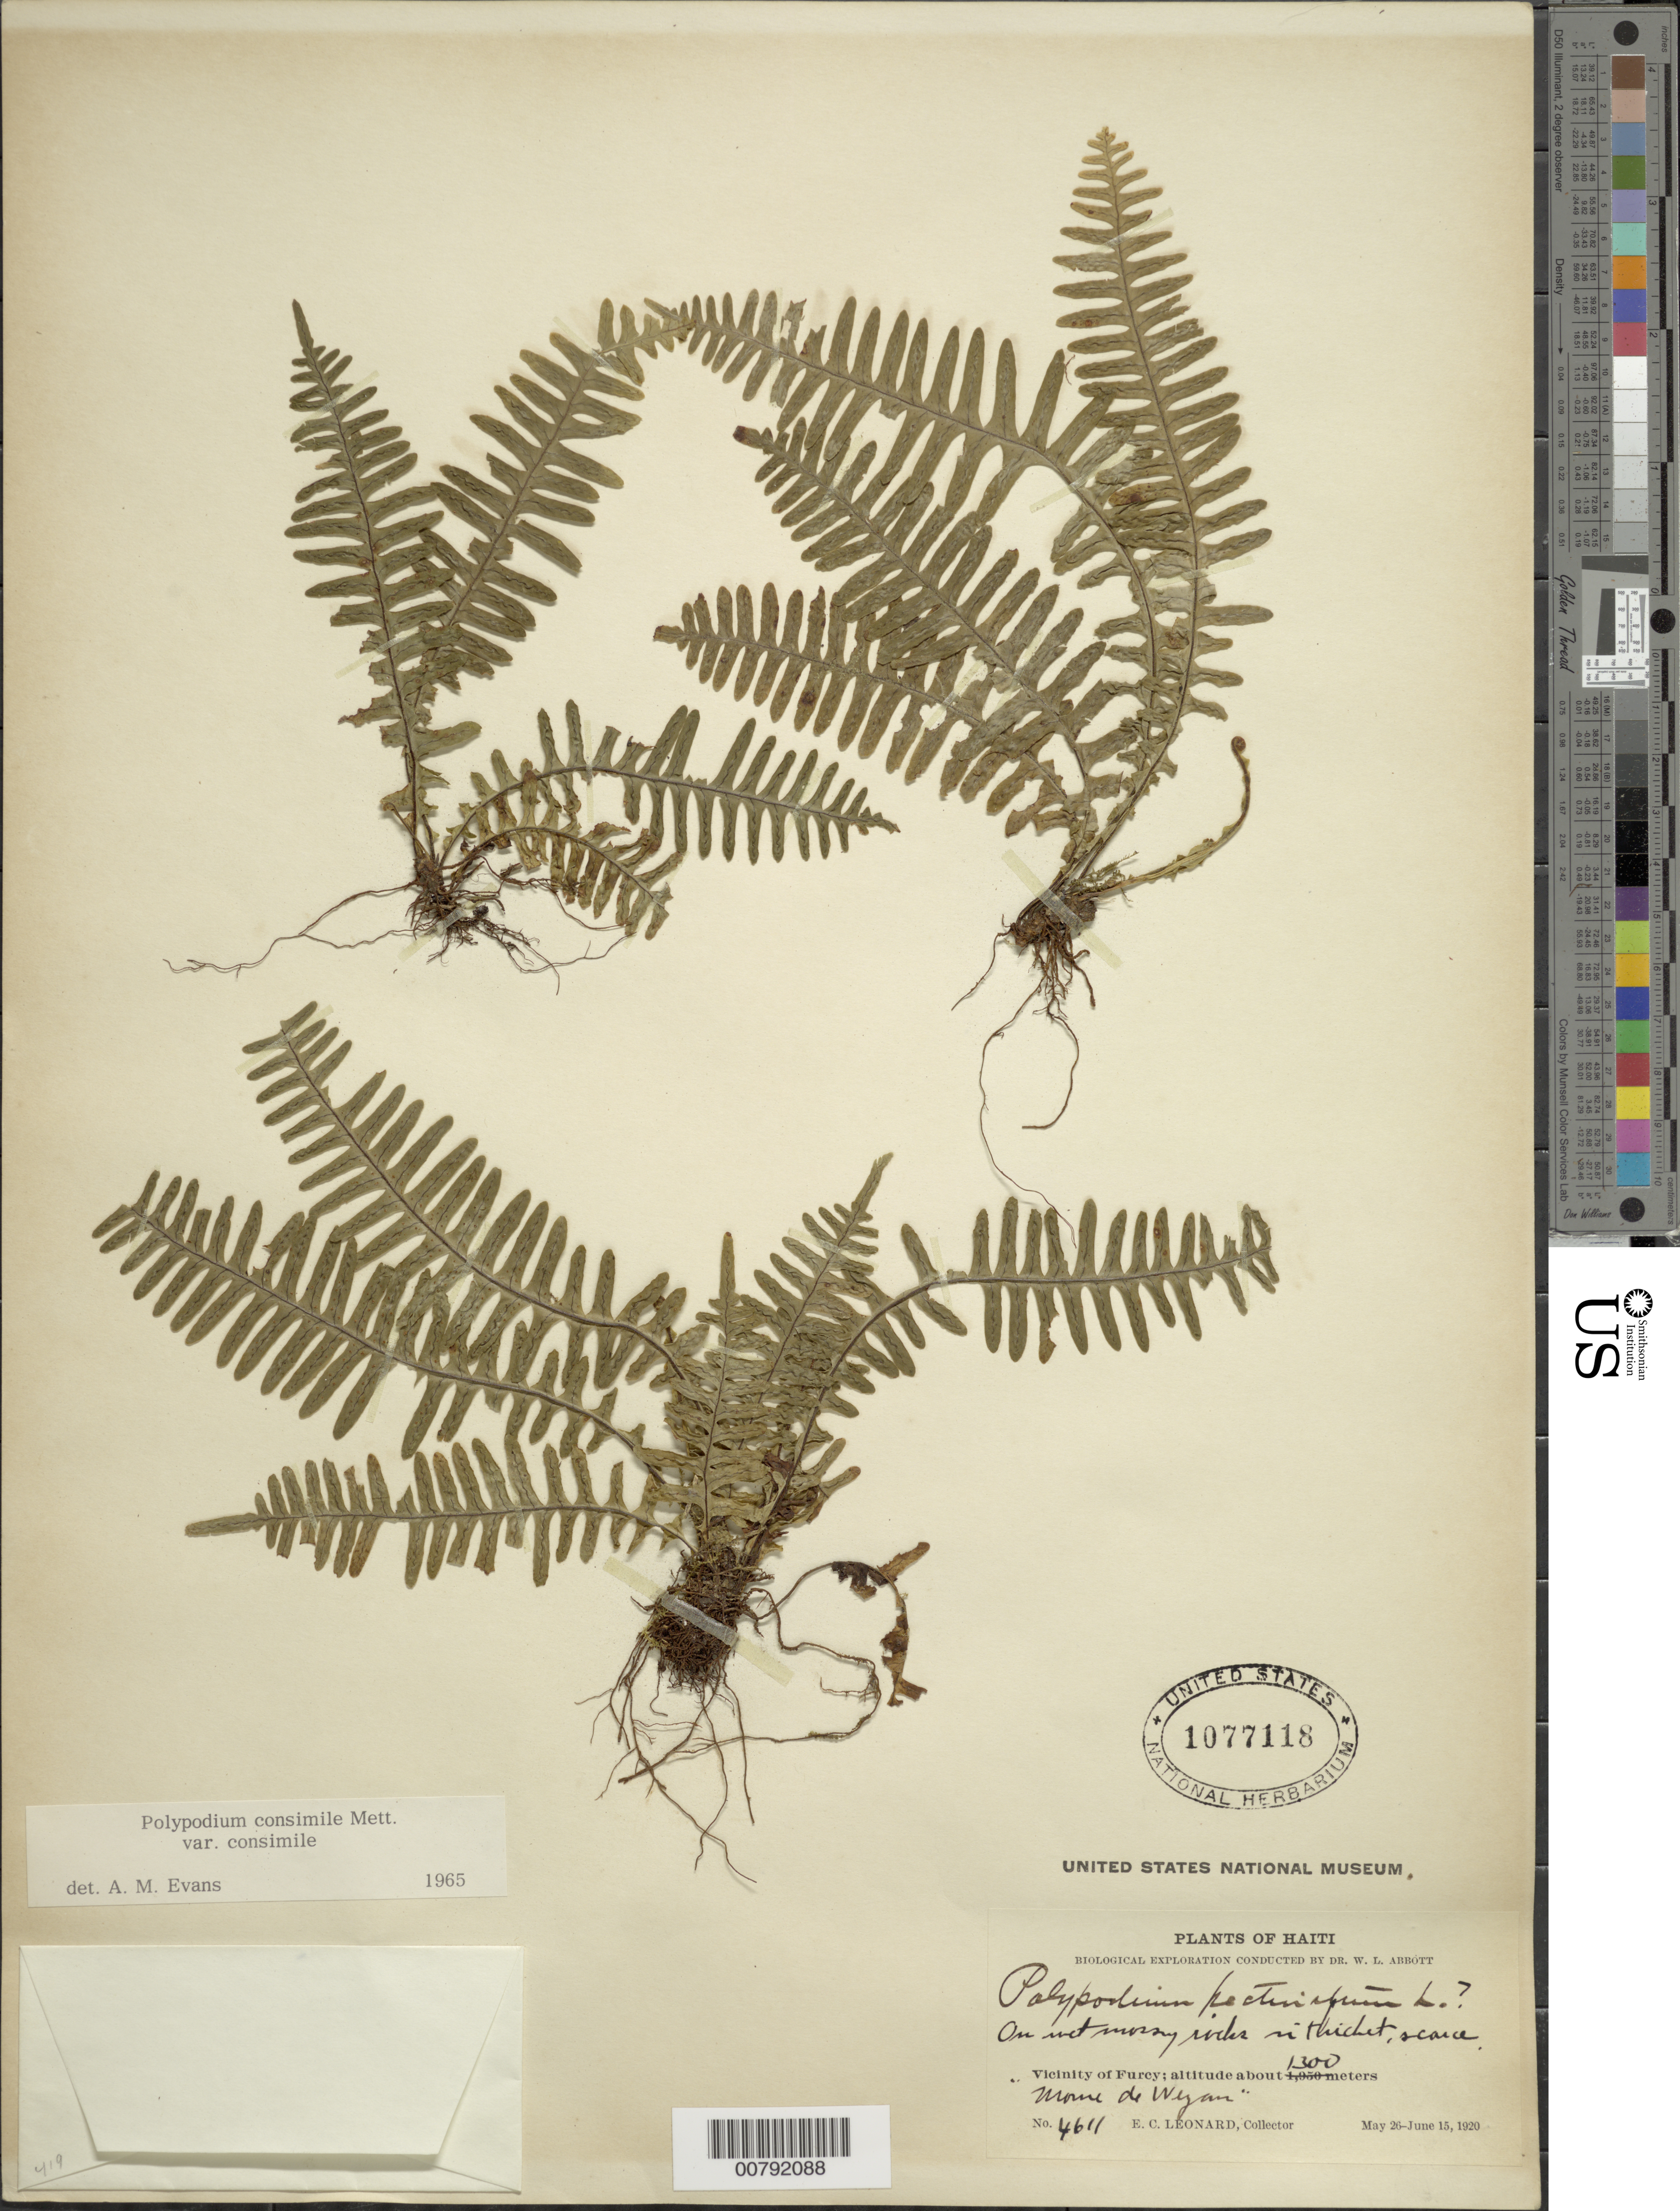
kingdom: Plantae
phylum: Tracheophyta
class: Polypodiopsida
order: Polypodiales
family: Polypodiaceae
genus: Pecluma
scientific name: Pecluma consimilis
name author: (Mett.) M.G. Price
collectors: E. C. Leonard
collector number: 4611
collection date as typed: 26 May 1920 15 Jun 1920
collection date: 1920-05-26/1920-06-15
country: Haiti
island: Hispaniola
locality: Furcy, Morne de Weyan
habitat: On wet mossy rocks in thicket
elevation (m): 1300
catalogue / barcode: US 1077118